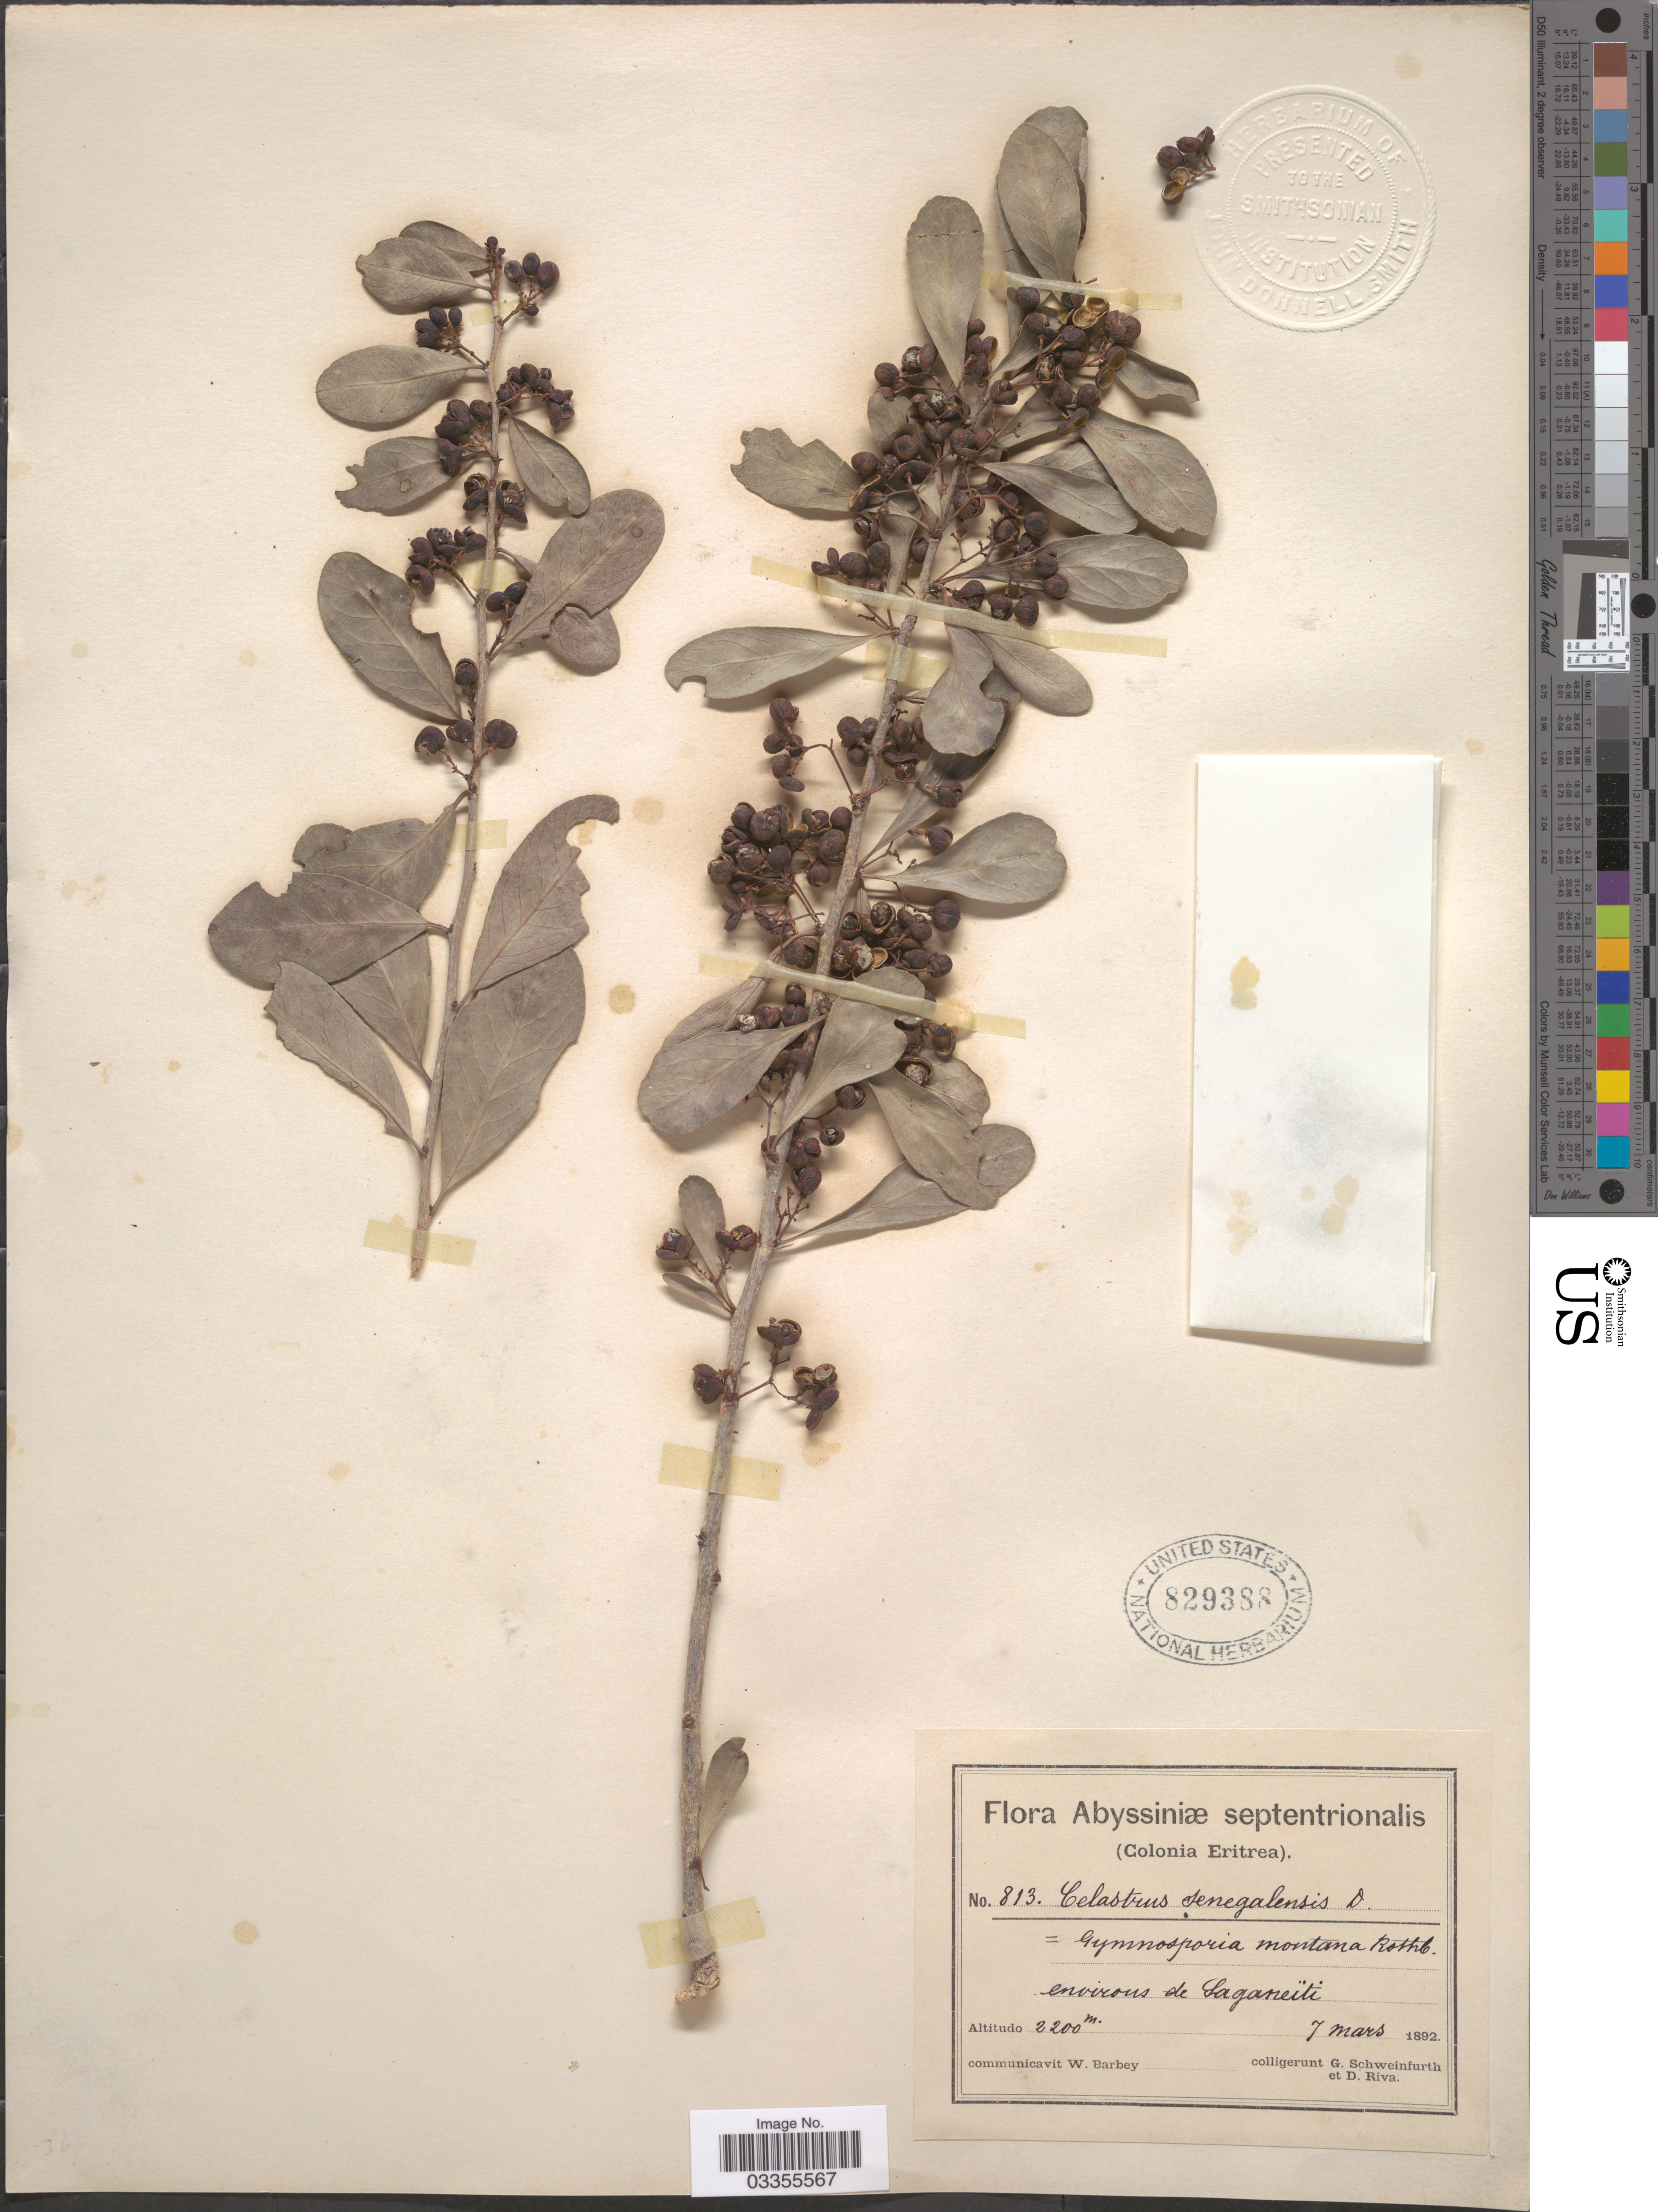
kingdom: Plantae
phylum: Tracheophyta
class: Magnoliopsida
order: Celastrales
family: Celastraceae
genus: Gymnosporia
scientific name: Gymnosporia senegalensis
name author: (Lam.) Loes.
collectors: G. A. Schweinfurth (herbarium) & D. Riva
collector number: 813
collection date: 1892-03-07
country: Eritrea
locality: Abyssiniæ septentrionalis. (Colonia Eritrea). Environs de Saganeïti.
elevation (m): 2200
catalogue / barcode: US 829388